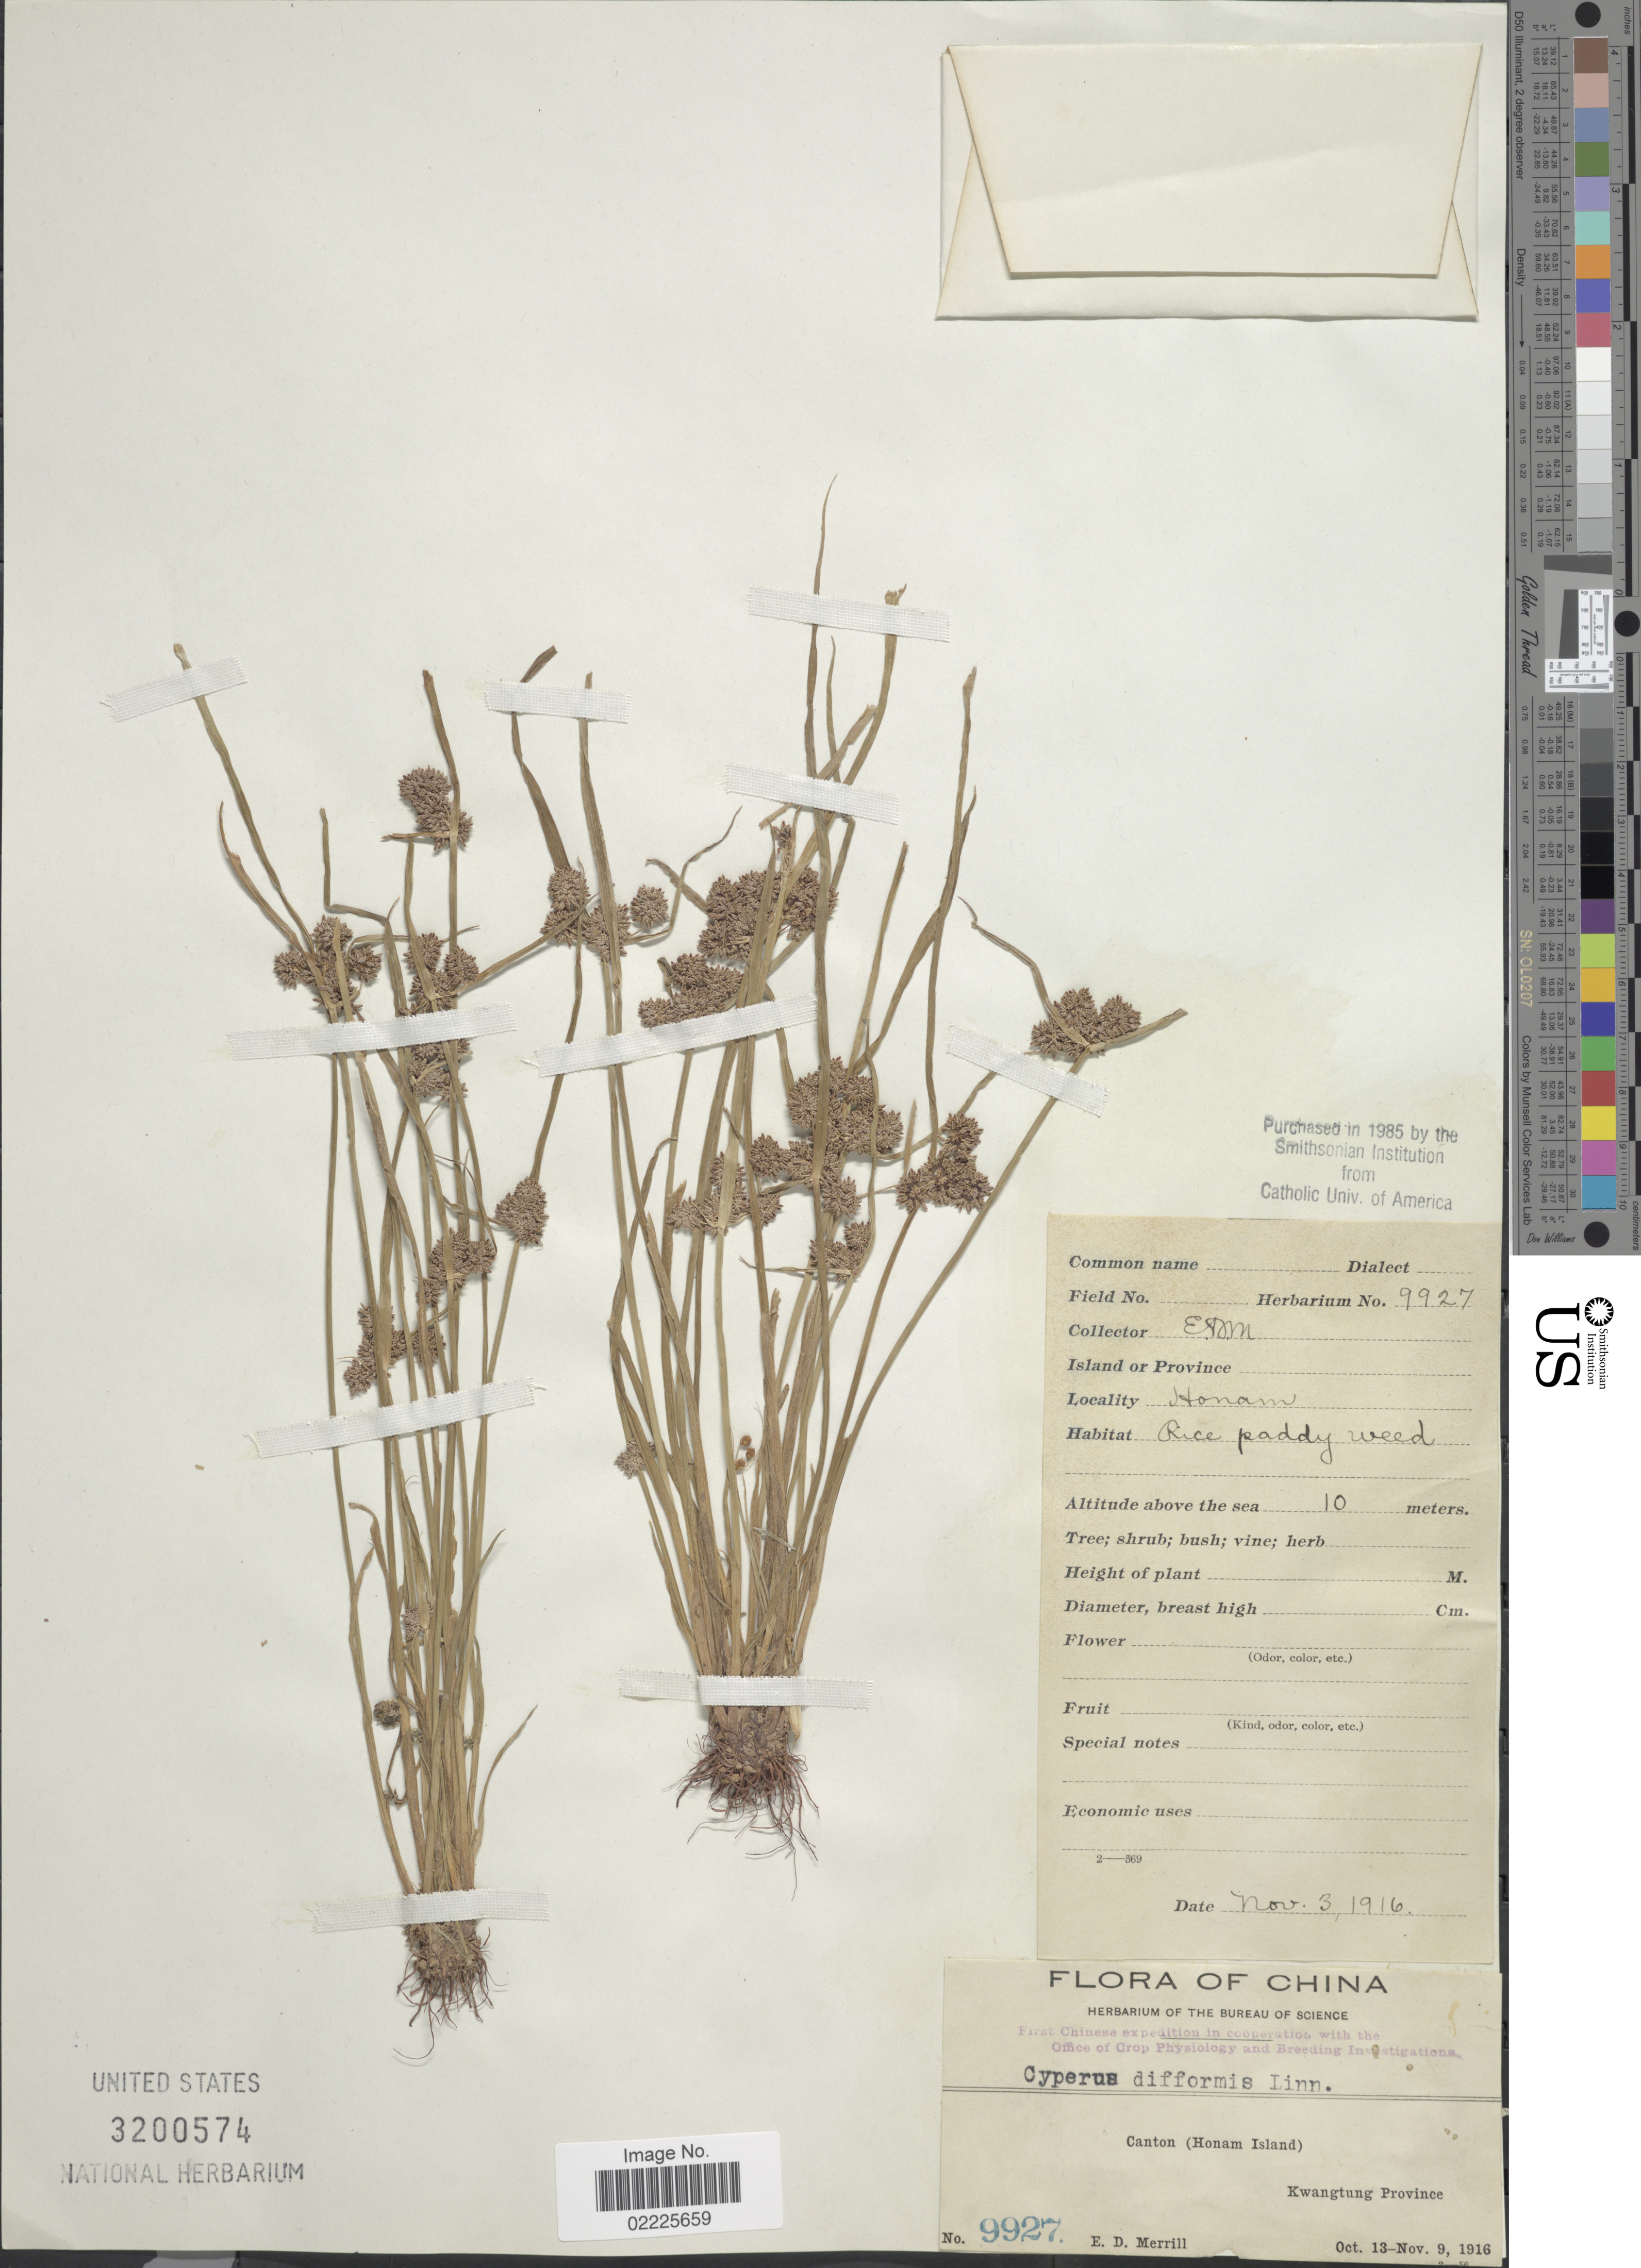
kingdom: Plantae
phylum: Tracheophyta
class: Liliopsida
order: Poales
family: Cyperaceae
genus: Cyperus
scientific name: Cyperus difformis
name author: L.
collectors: E. D. Merrill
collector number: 9927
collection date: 1916-11-03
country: China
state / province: Guangdong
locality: Canton (Honam Island), Kwangtung Province, rice paddy weed.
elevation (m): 10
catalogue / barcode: US 3200574